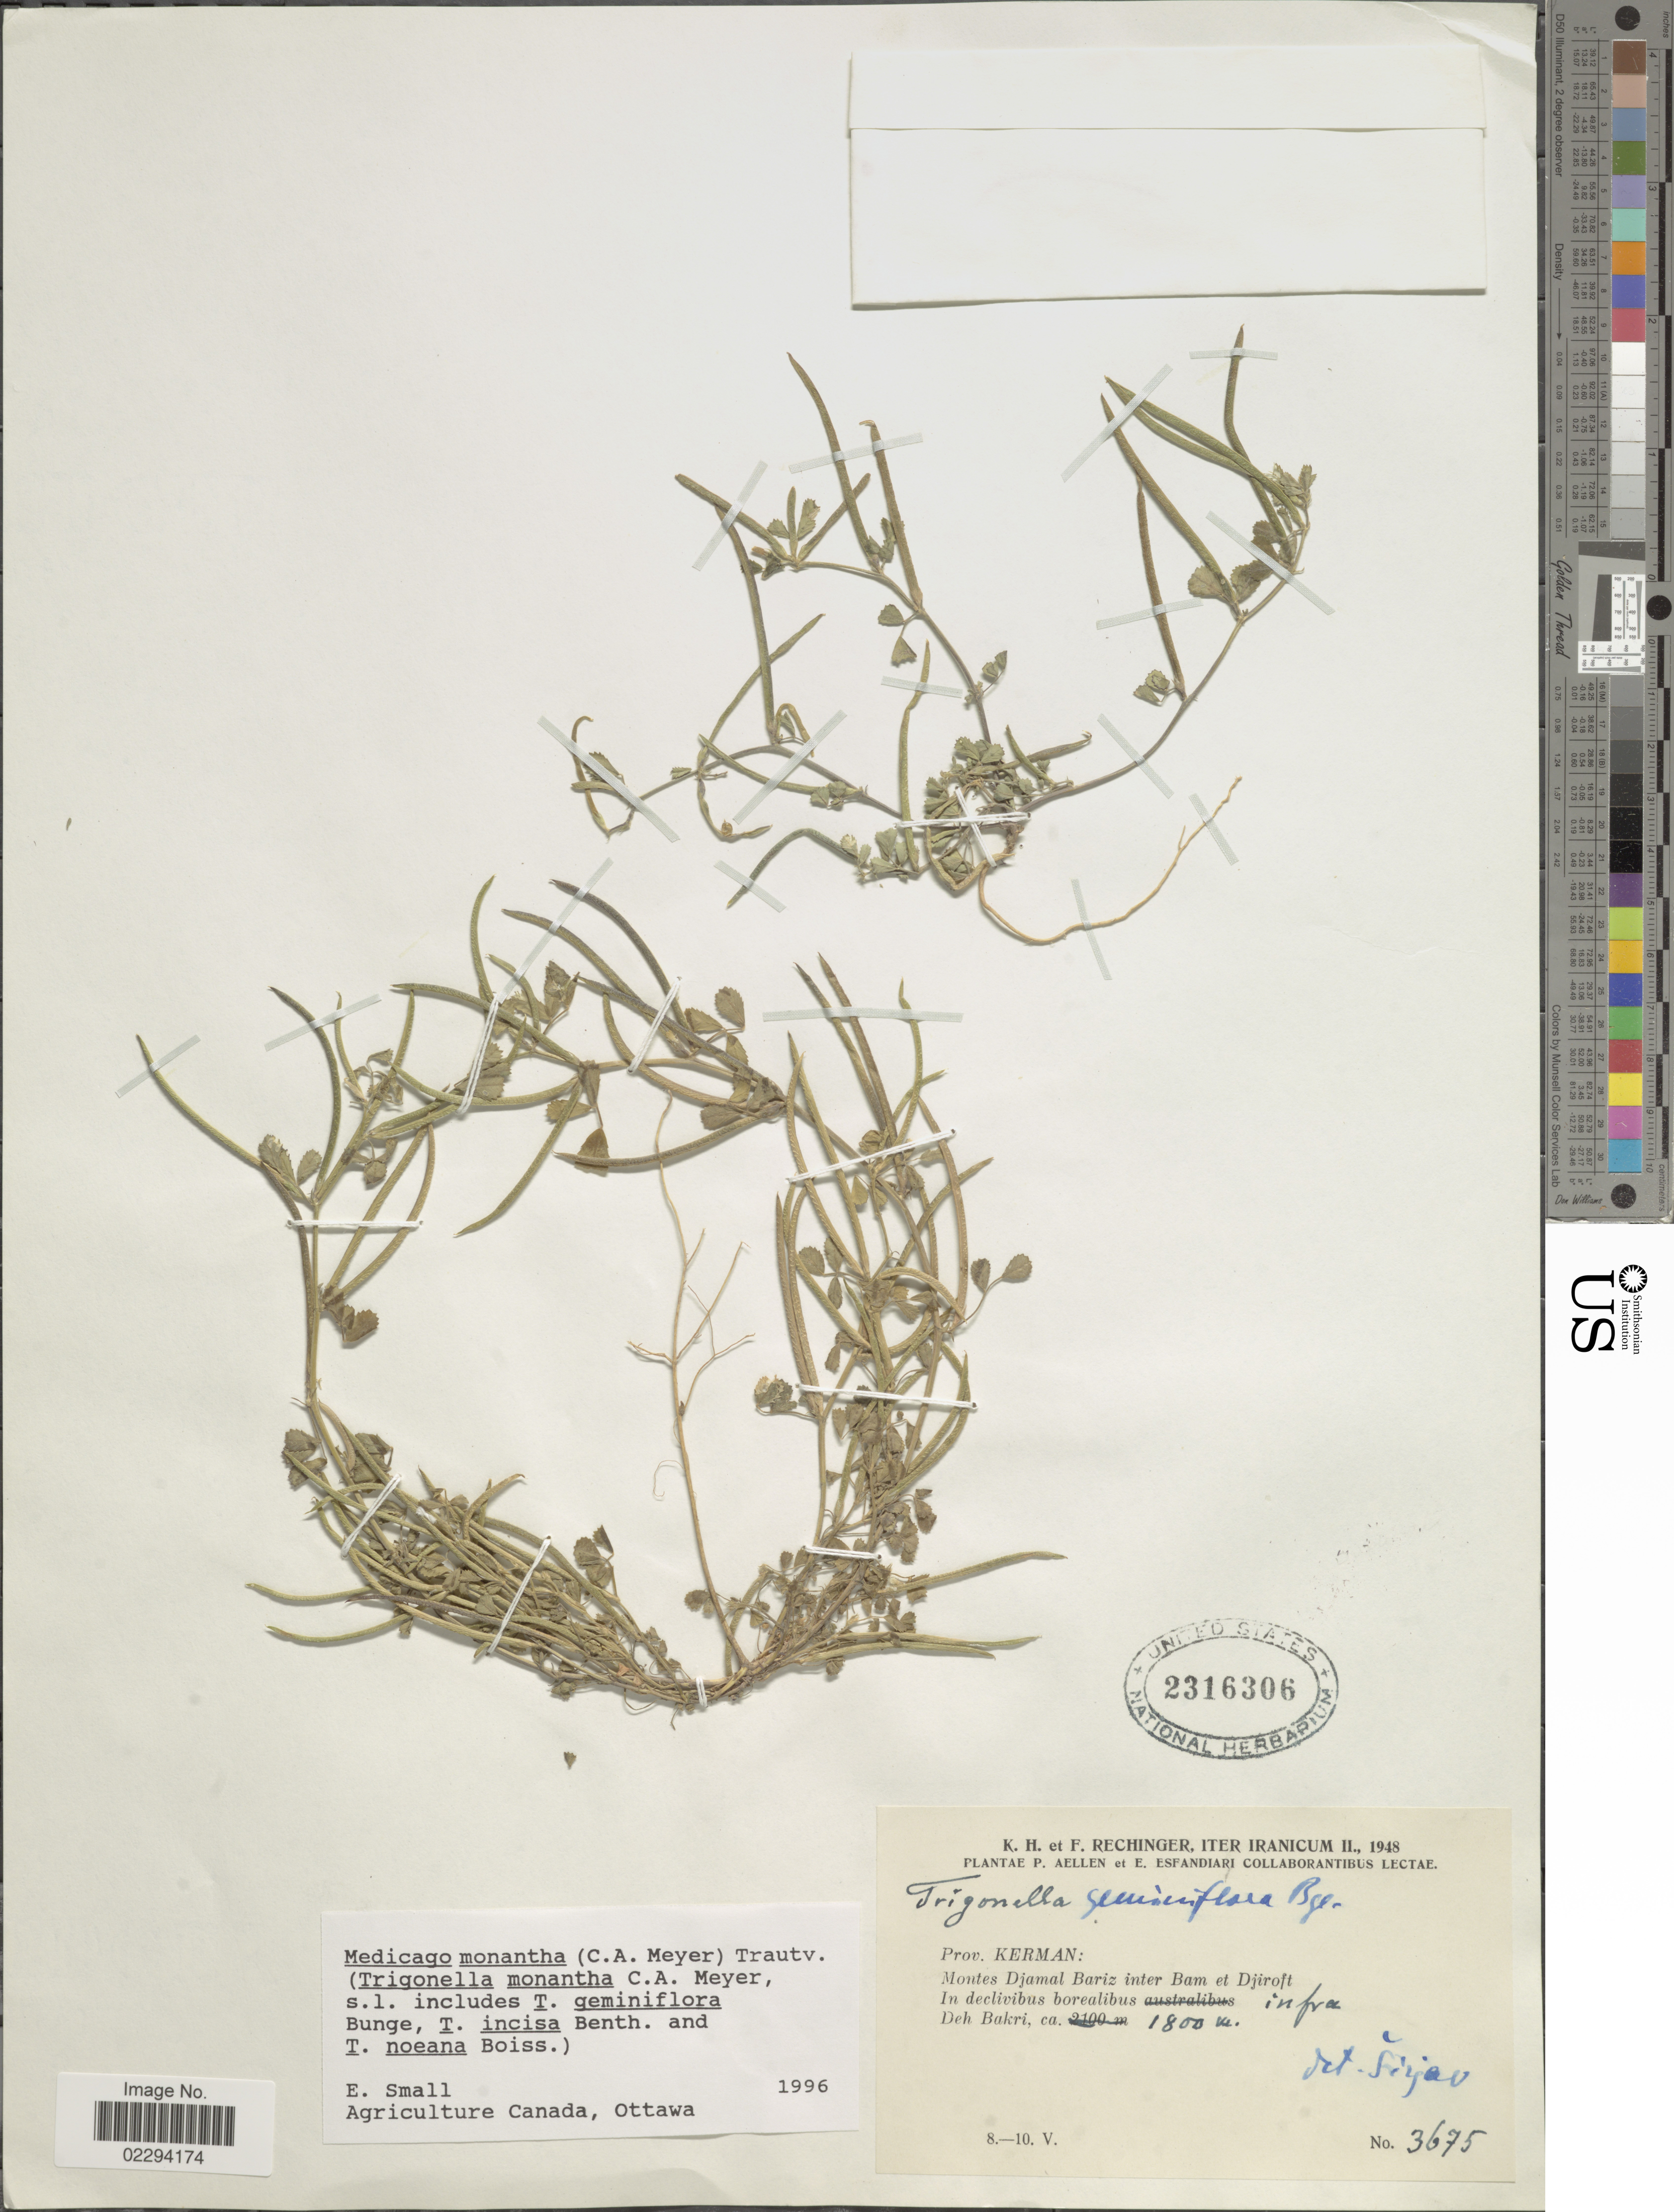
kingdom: Plantae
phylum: Tracheophyta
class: Magnoliopsida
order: Fabales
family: Fabaceae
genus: Medicago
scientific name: Medicago monantha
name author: (C.A. Mey.) Trautv.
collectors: K. H. Rechinger & F. Rechinger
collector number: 3675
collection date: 1948-05-08/1948-05-10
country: Iran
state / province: Kerman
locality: Iter Iranicum. Prov. Kerman: Montes Djamal Bariz inter Bam et Djiroft. In declivibus borealibus infra Deh Bakri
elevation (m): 1800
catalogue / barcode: US 2316306